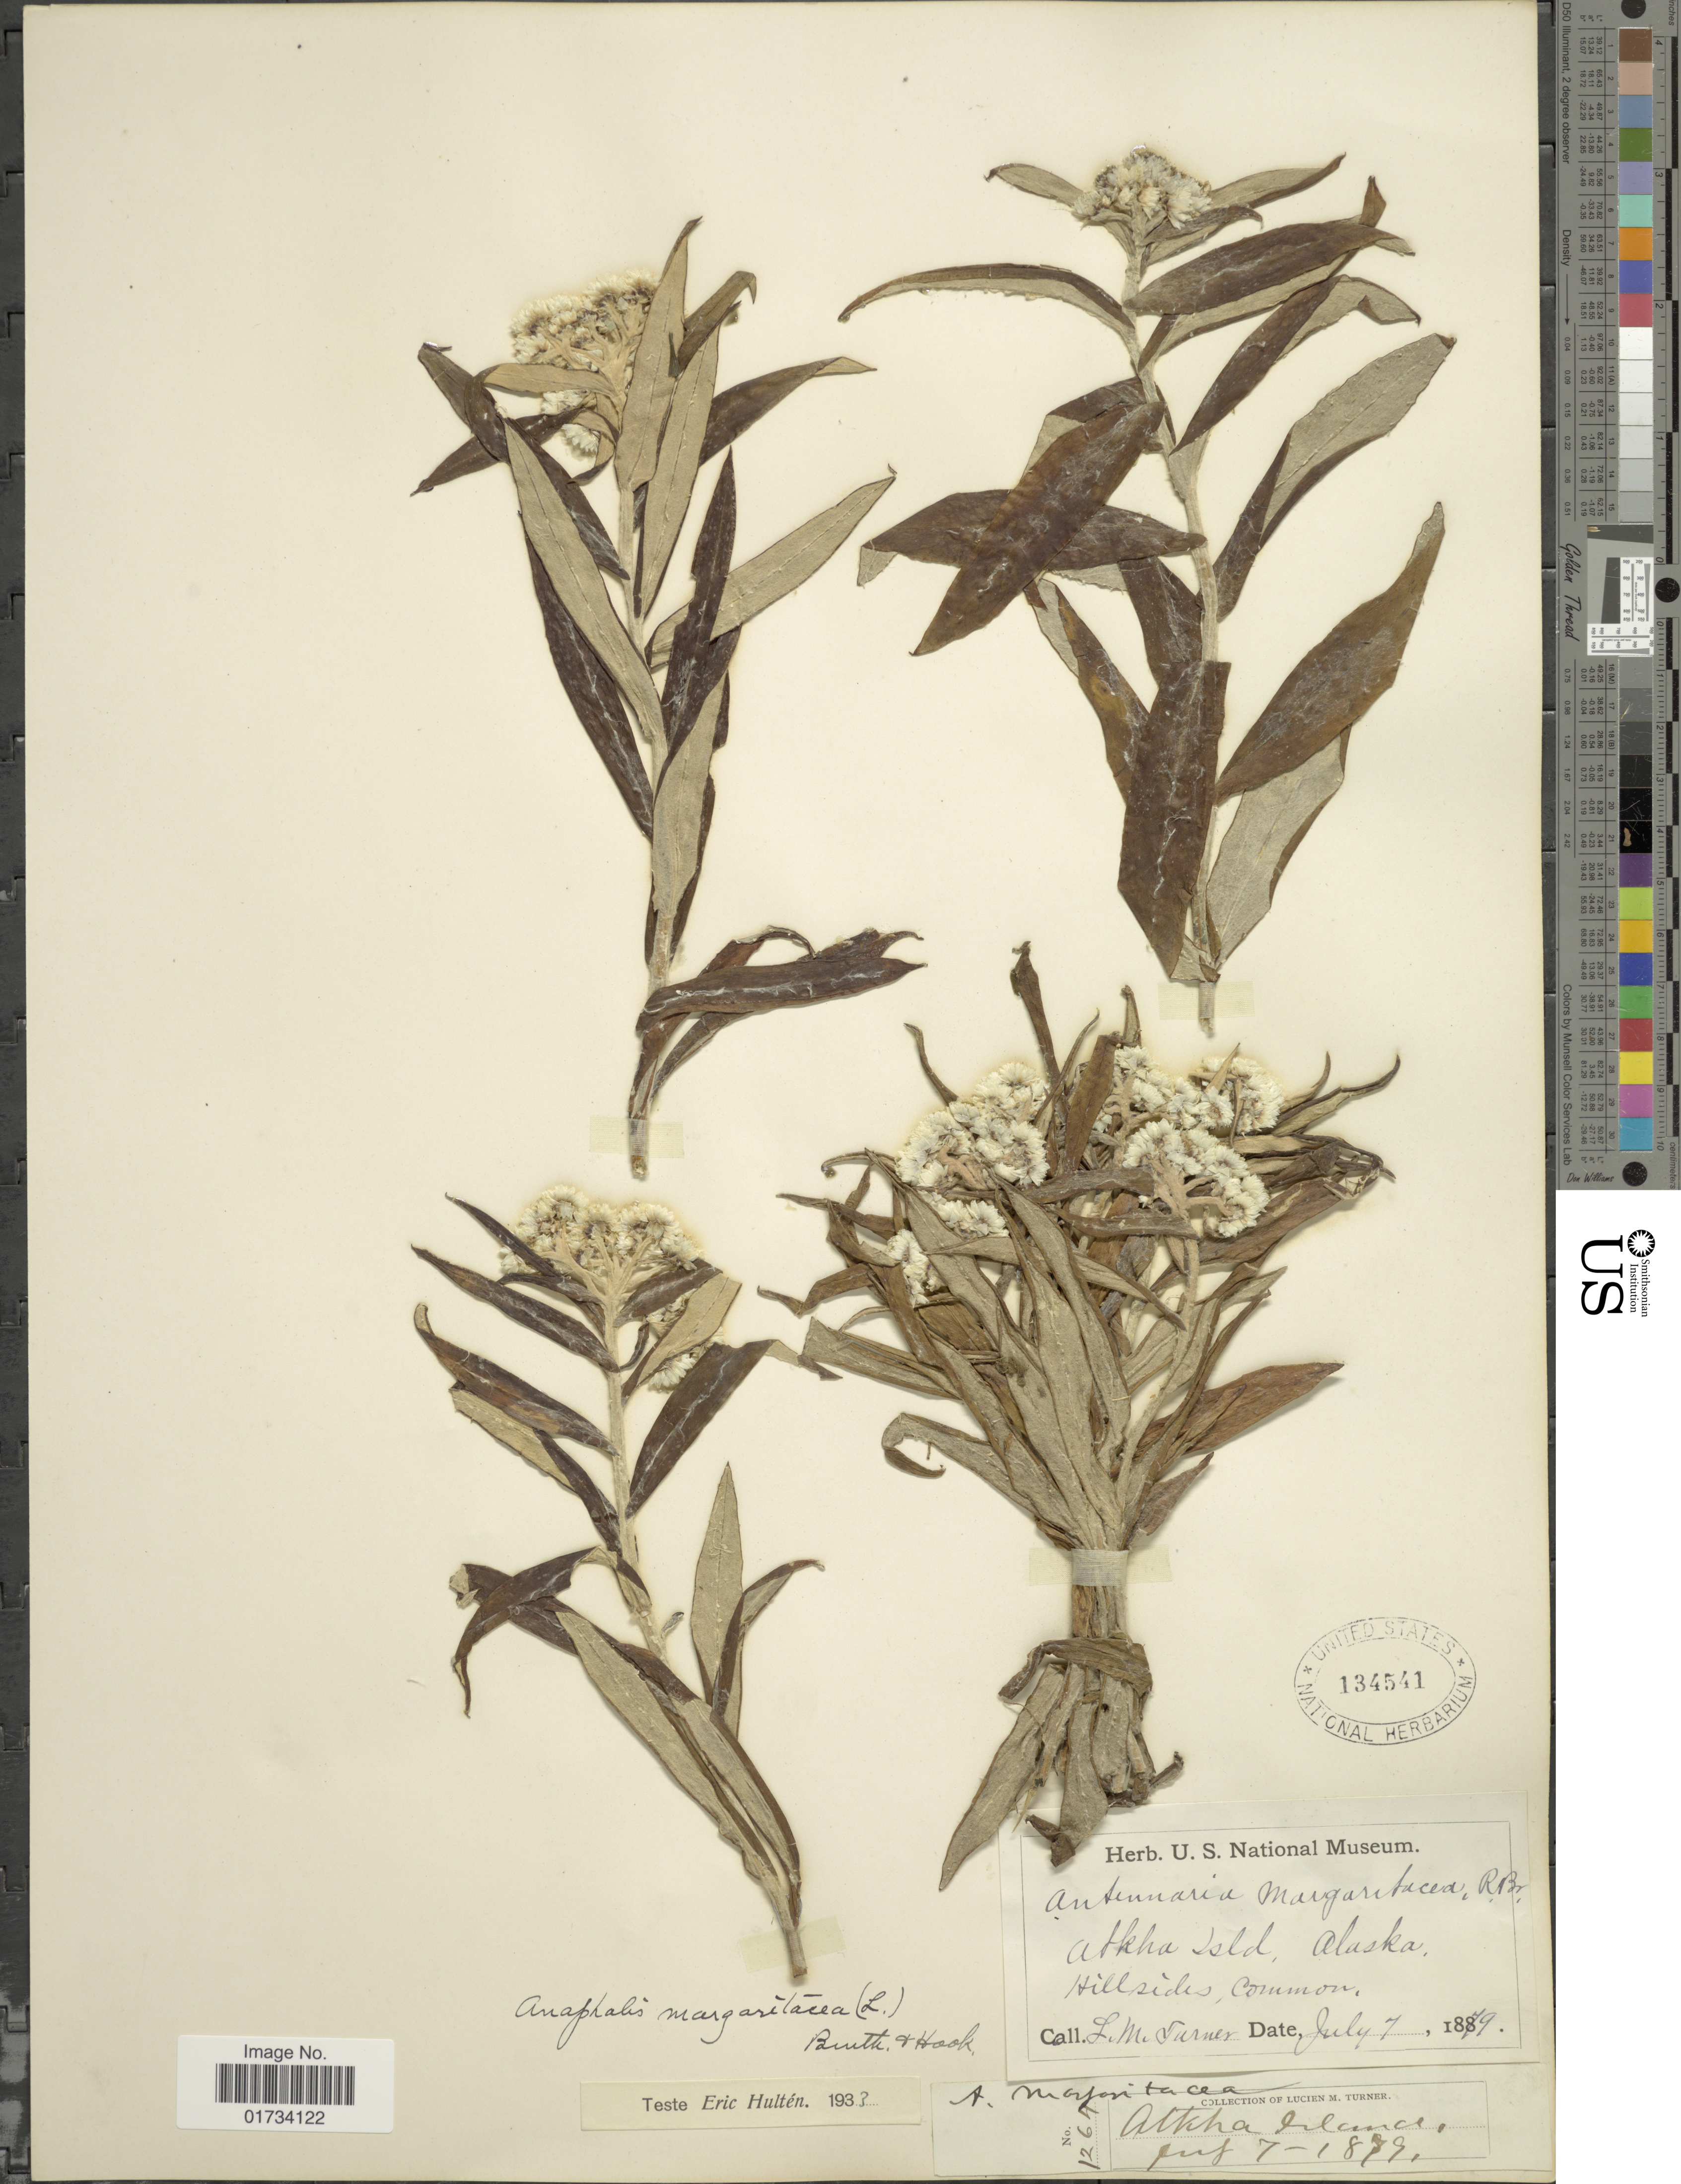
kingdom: Plantae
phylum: Tracheophyta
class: Magnoliopsida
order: Asterales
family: Asteraceae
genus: Anaphalis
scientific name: Anaphalis margaritacea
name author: (L.) Benth. & Hook. f.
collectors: L. M. Turner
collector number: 1264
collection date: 1879-08-07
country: United States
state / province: Alaska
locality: Atkha Isld, Hillsides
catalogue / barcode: US 134541